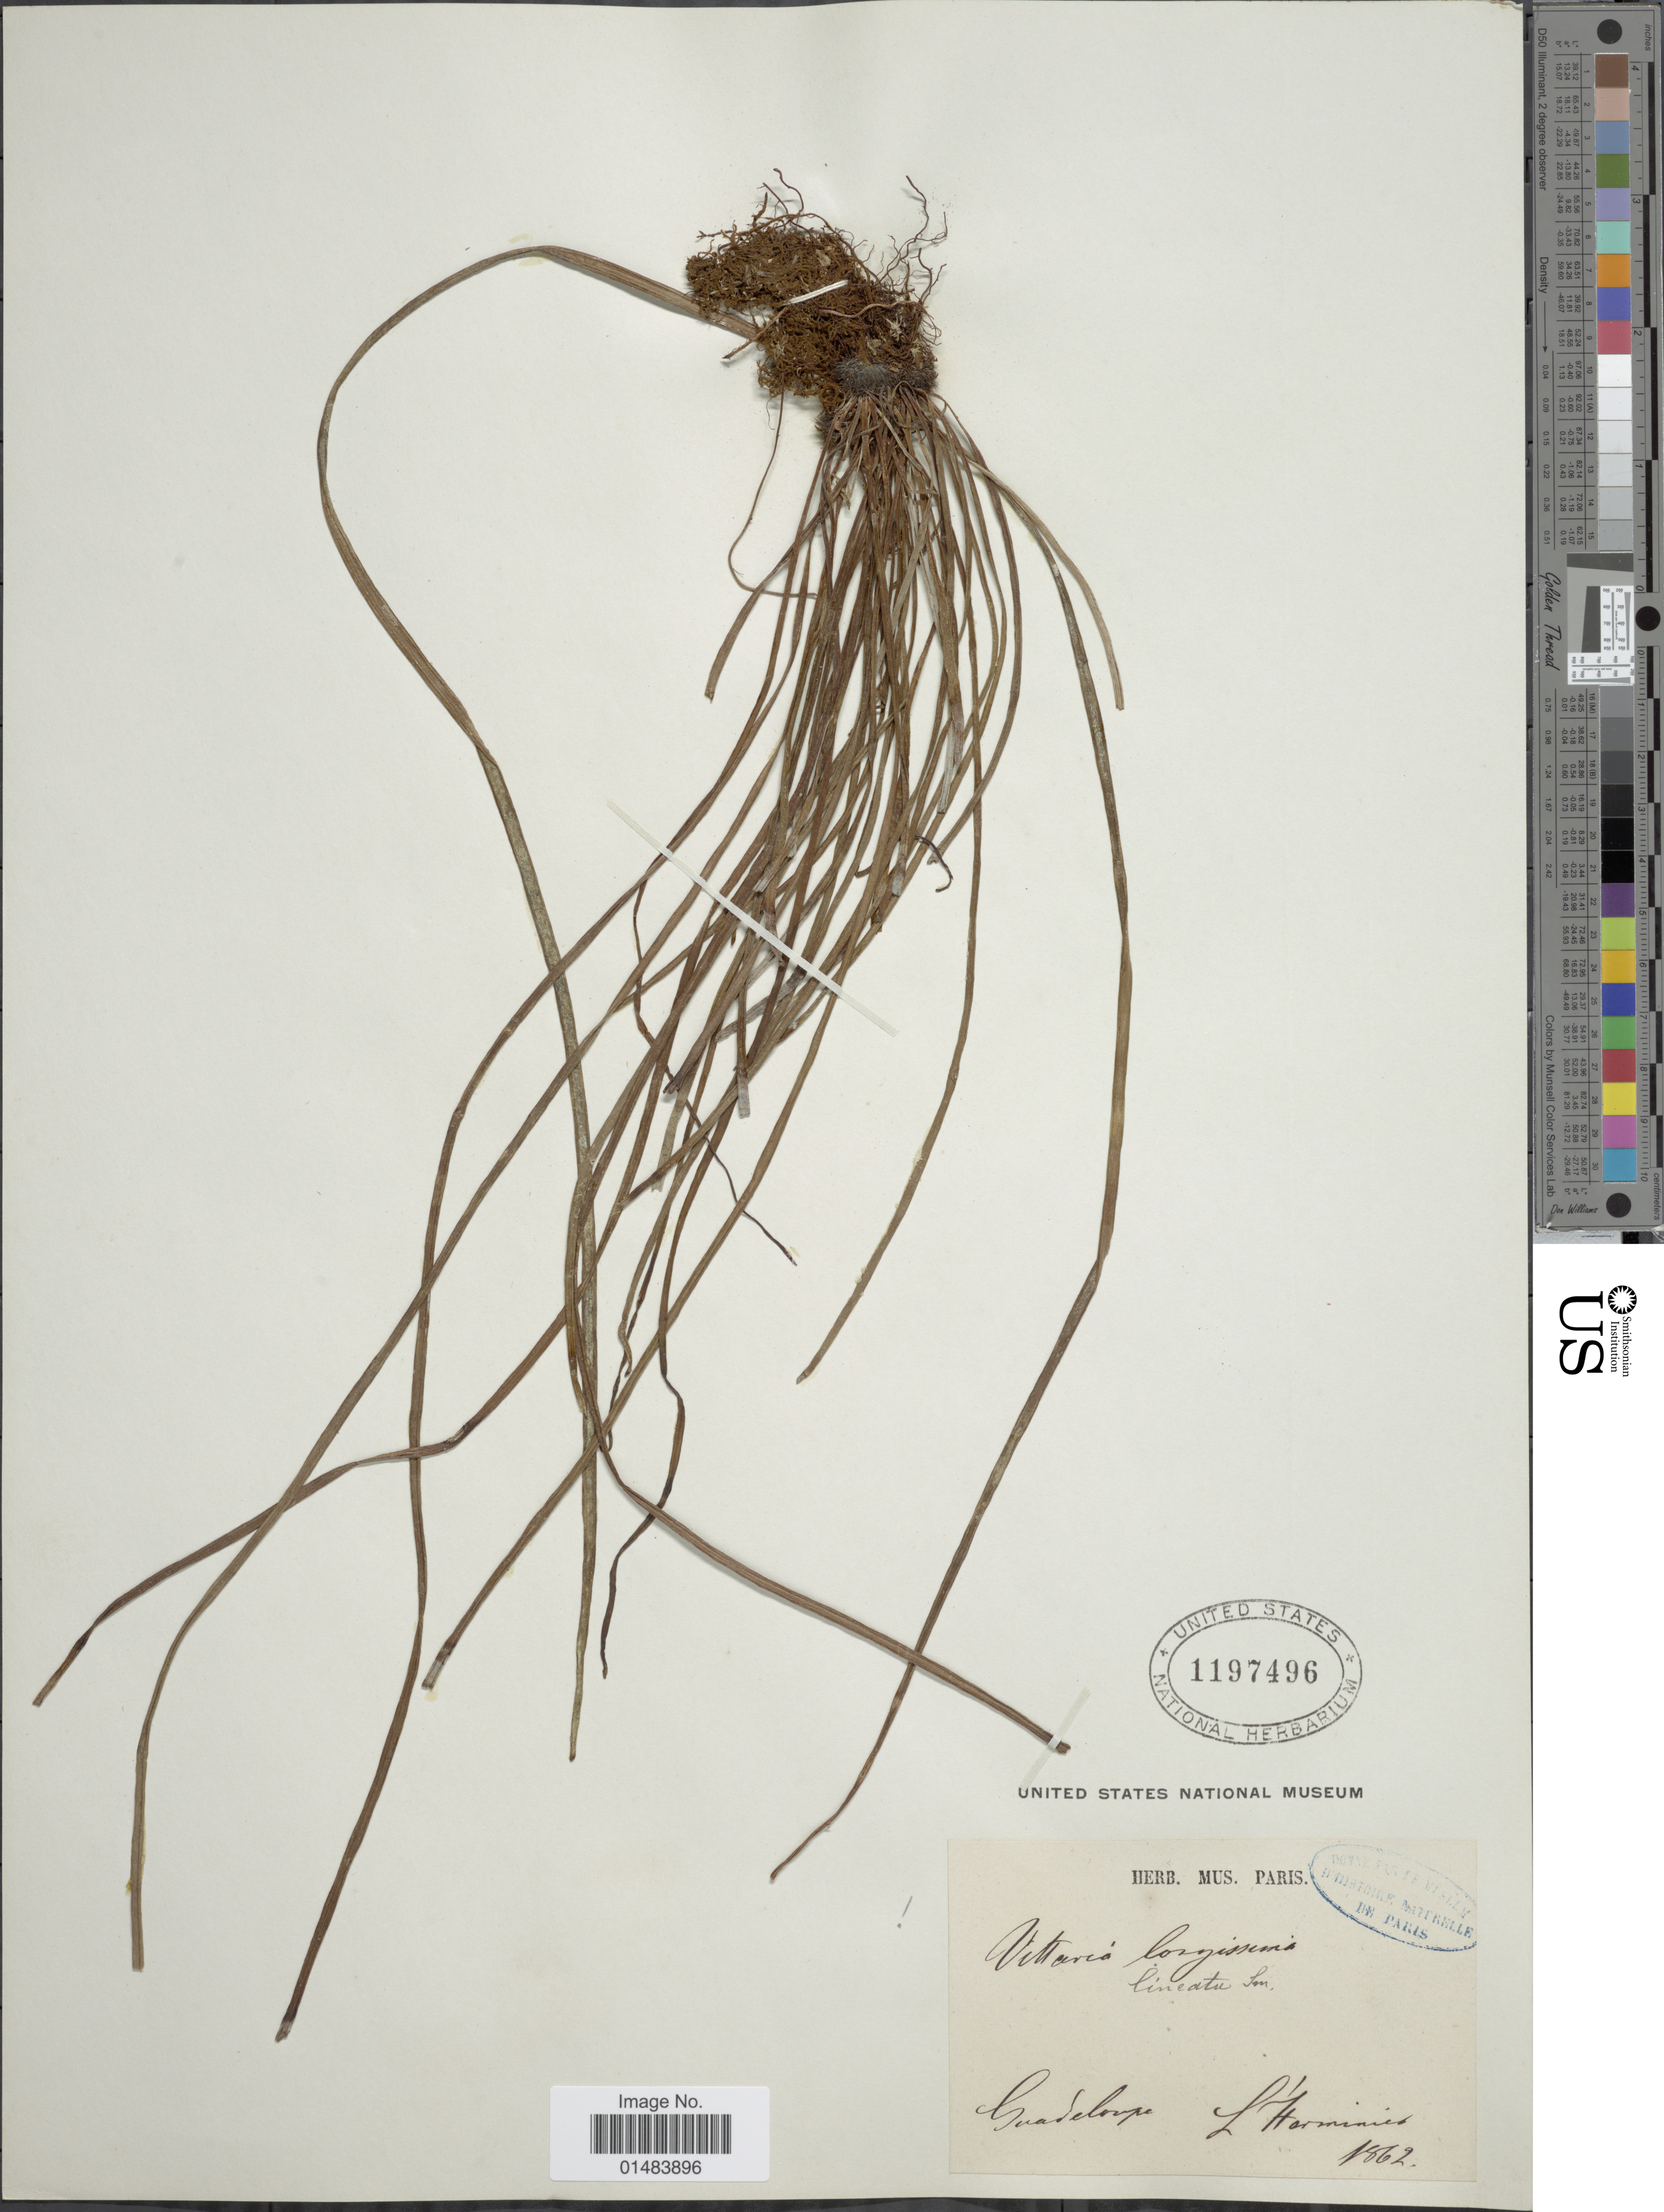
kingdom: Plantae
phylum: Tracheophyta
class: Polypodiopsida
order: Polypodiales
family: Pteridaceae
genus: Vittaria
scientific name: Vittaria lineata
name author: (L.) Sm.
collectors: F. L'Herminier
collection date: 1862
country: Guadeloupe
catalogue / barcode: US 1197496